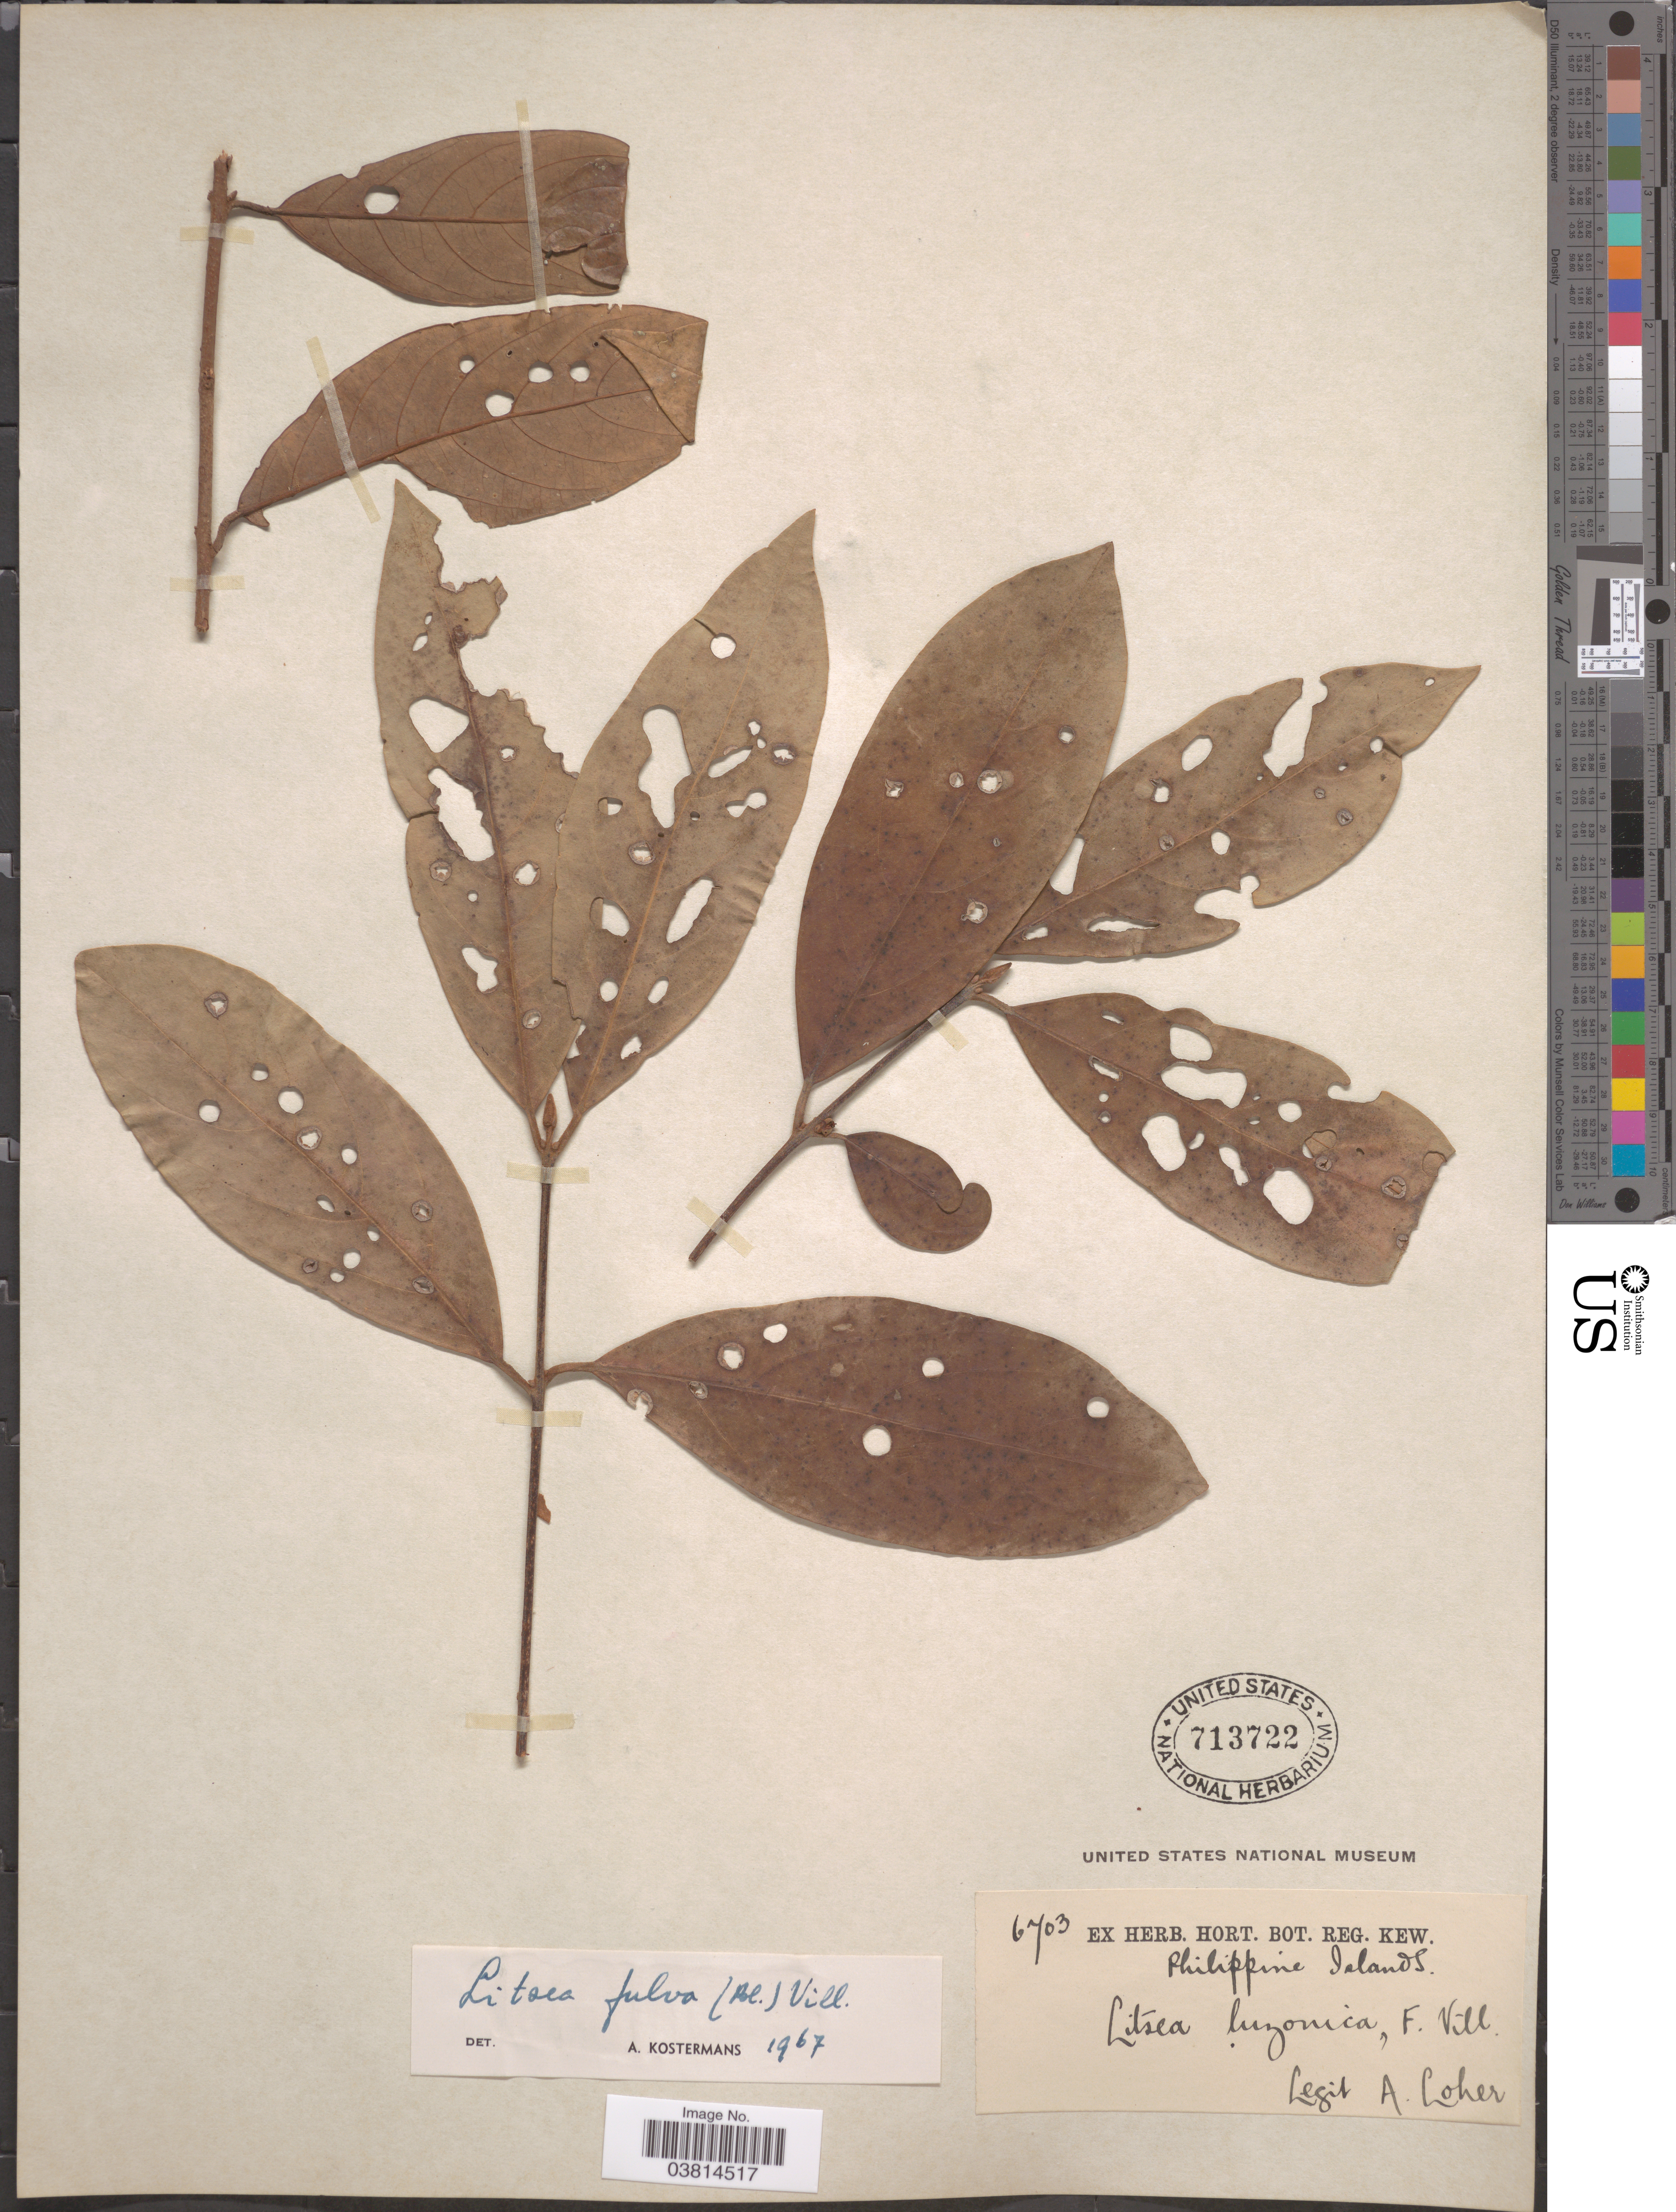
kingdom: Plantae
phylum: Tracheophyta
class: Magnoliopsida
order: Laurales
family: Lauraceae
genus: Litsea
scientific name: Litsea fulva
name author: (Blume) Fern.-Vill.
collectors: A. Loher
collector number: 6703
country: Philippines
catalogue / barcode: US 713722